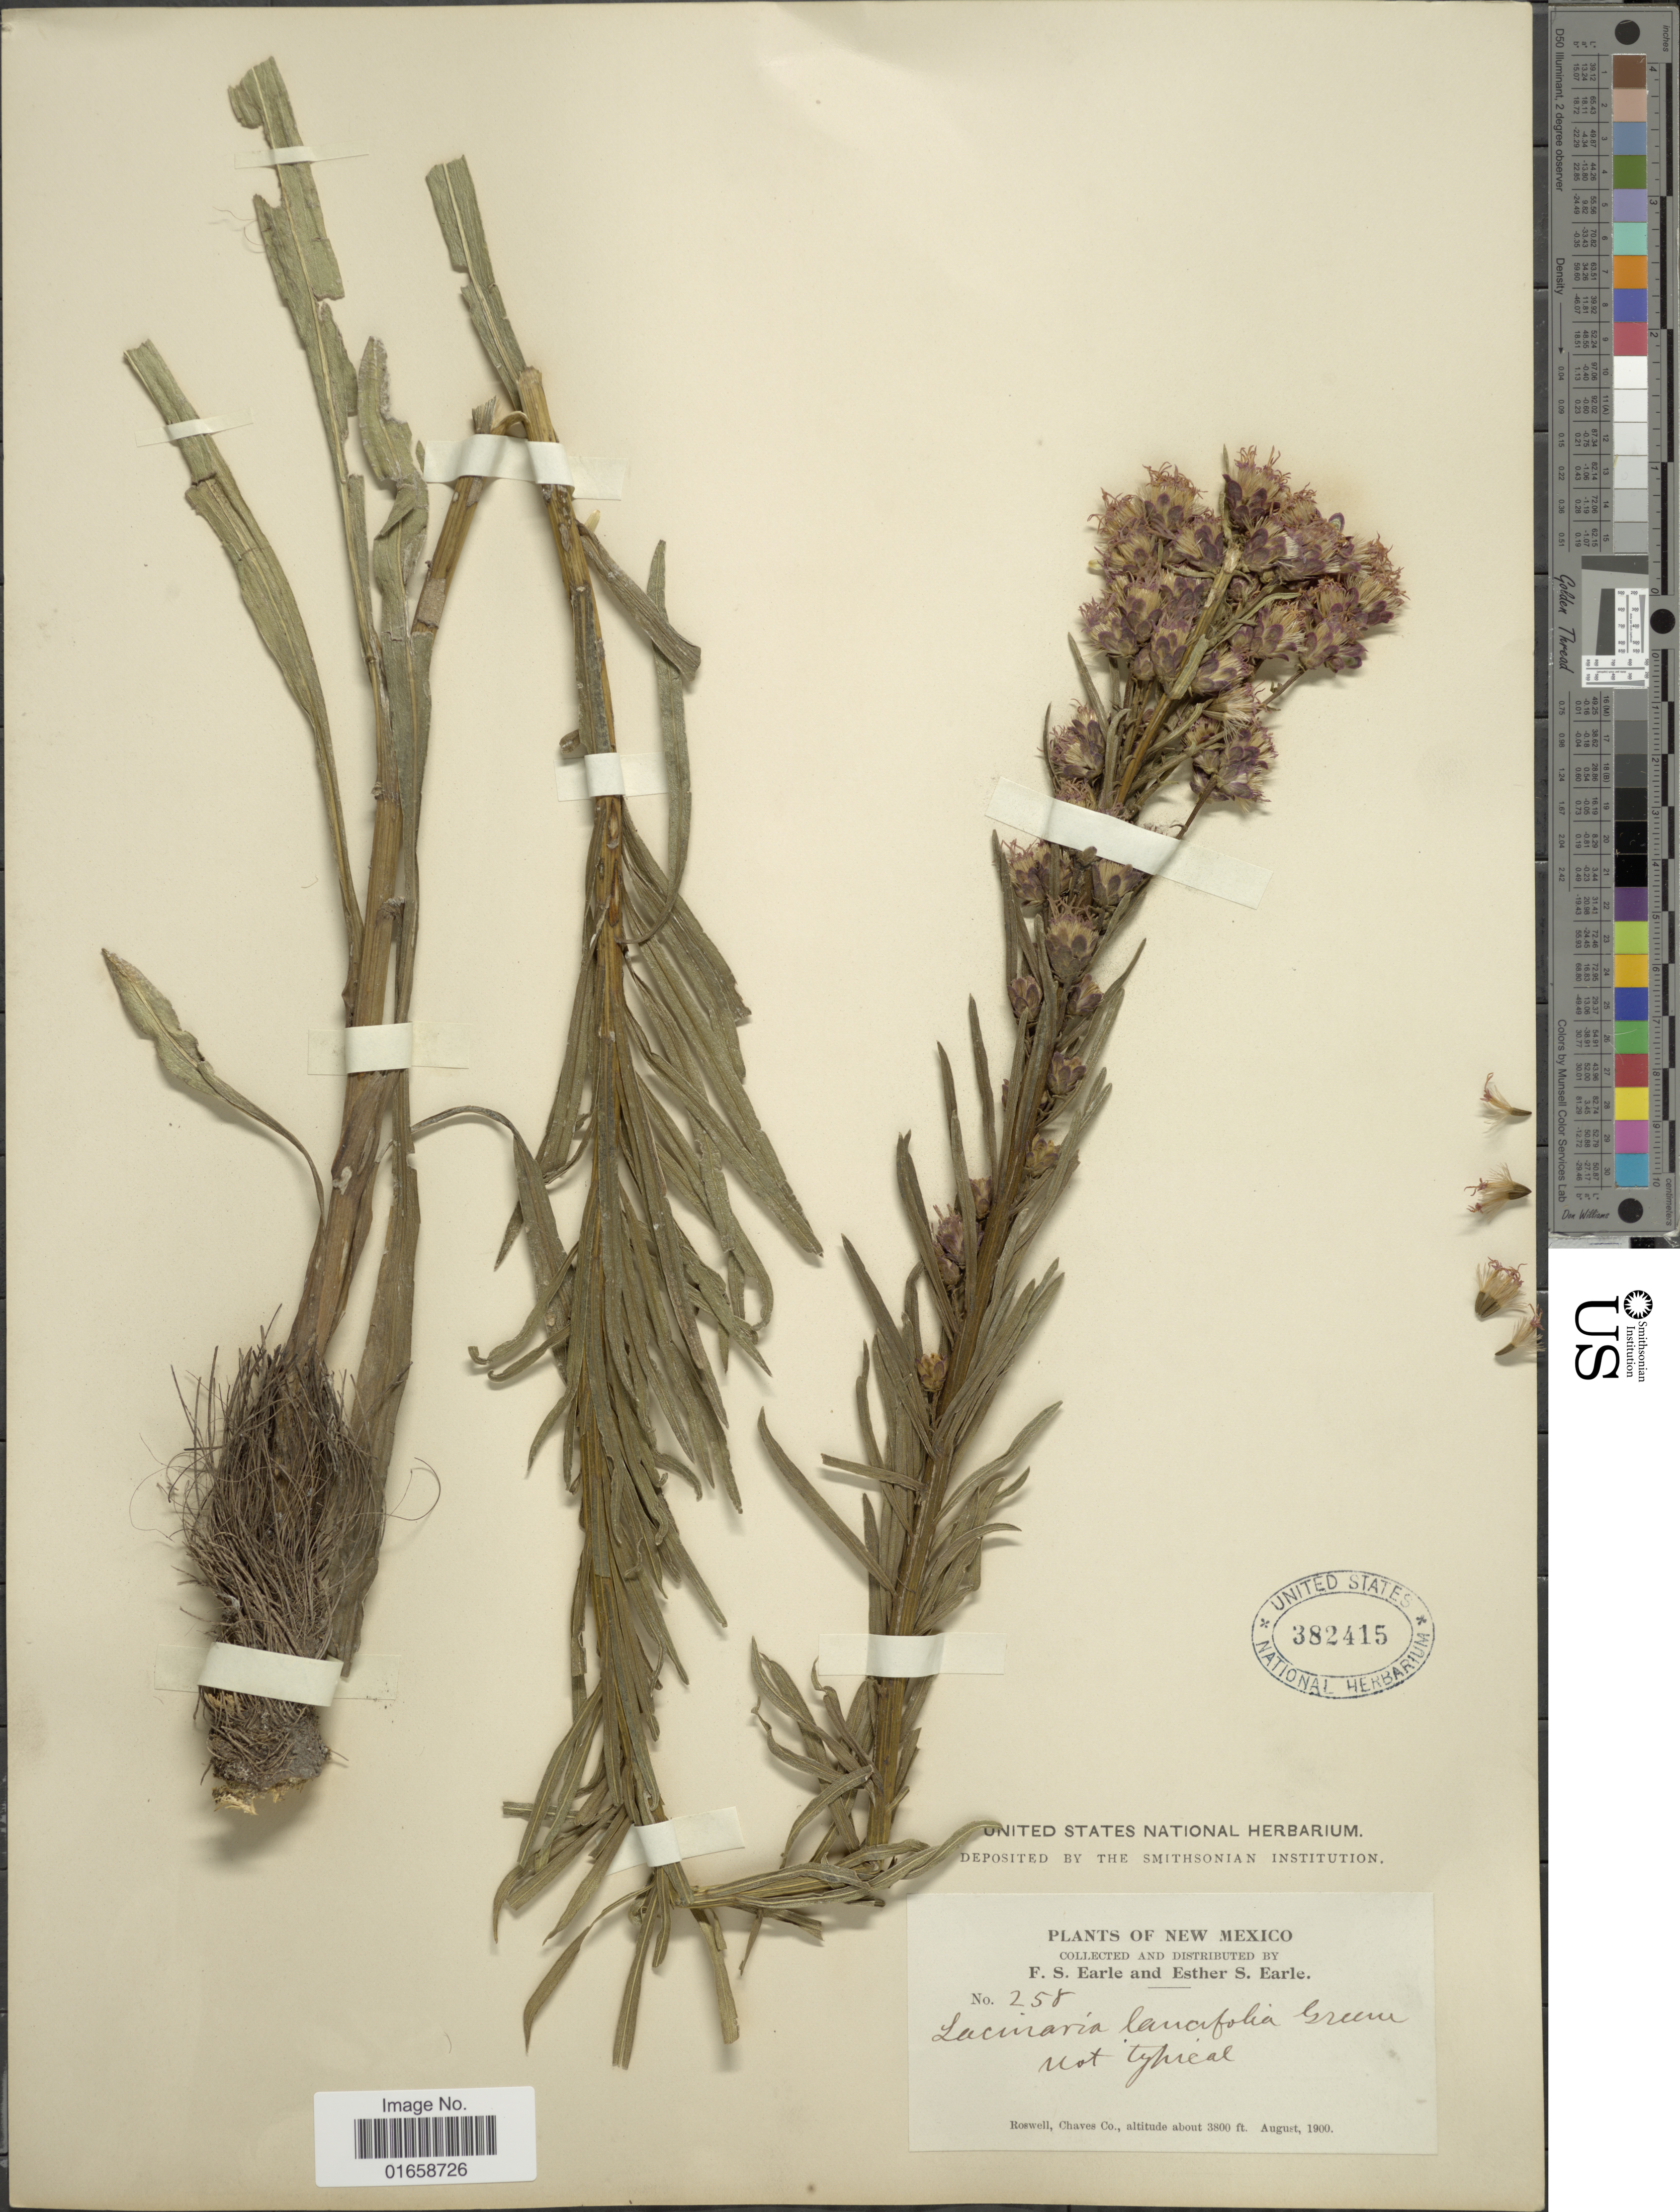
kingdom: Plantae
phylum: Tracheophyta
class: Magnoliopsida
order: Asterales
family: Asteraceae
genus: Liatris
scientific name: Liatris lancifolia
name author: (Greene) Kittell in Tidestr. & Kittell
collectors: F. S. Earle & E. S. Earle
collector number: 258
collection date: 1900-08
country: United States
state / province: New Mexico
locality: Roswell, Chaves Co.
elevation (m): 1158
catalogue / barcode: US 382415